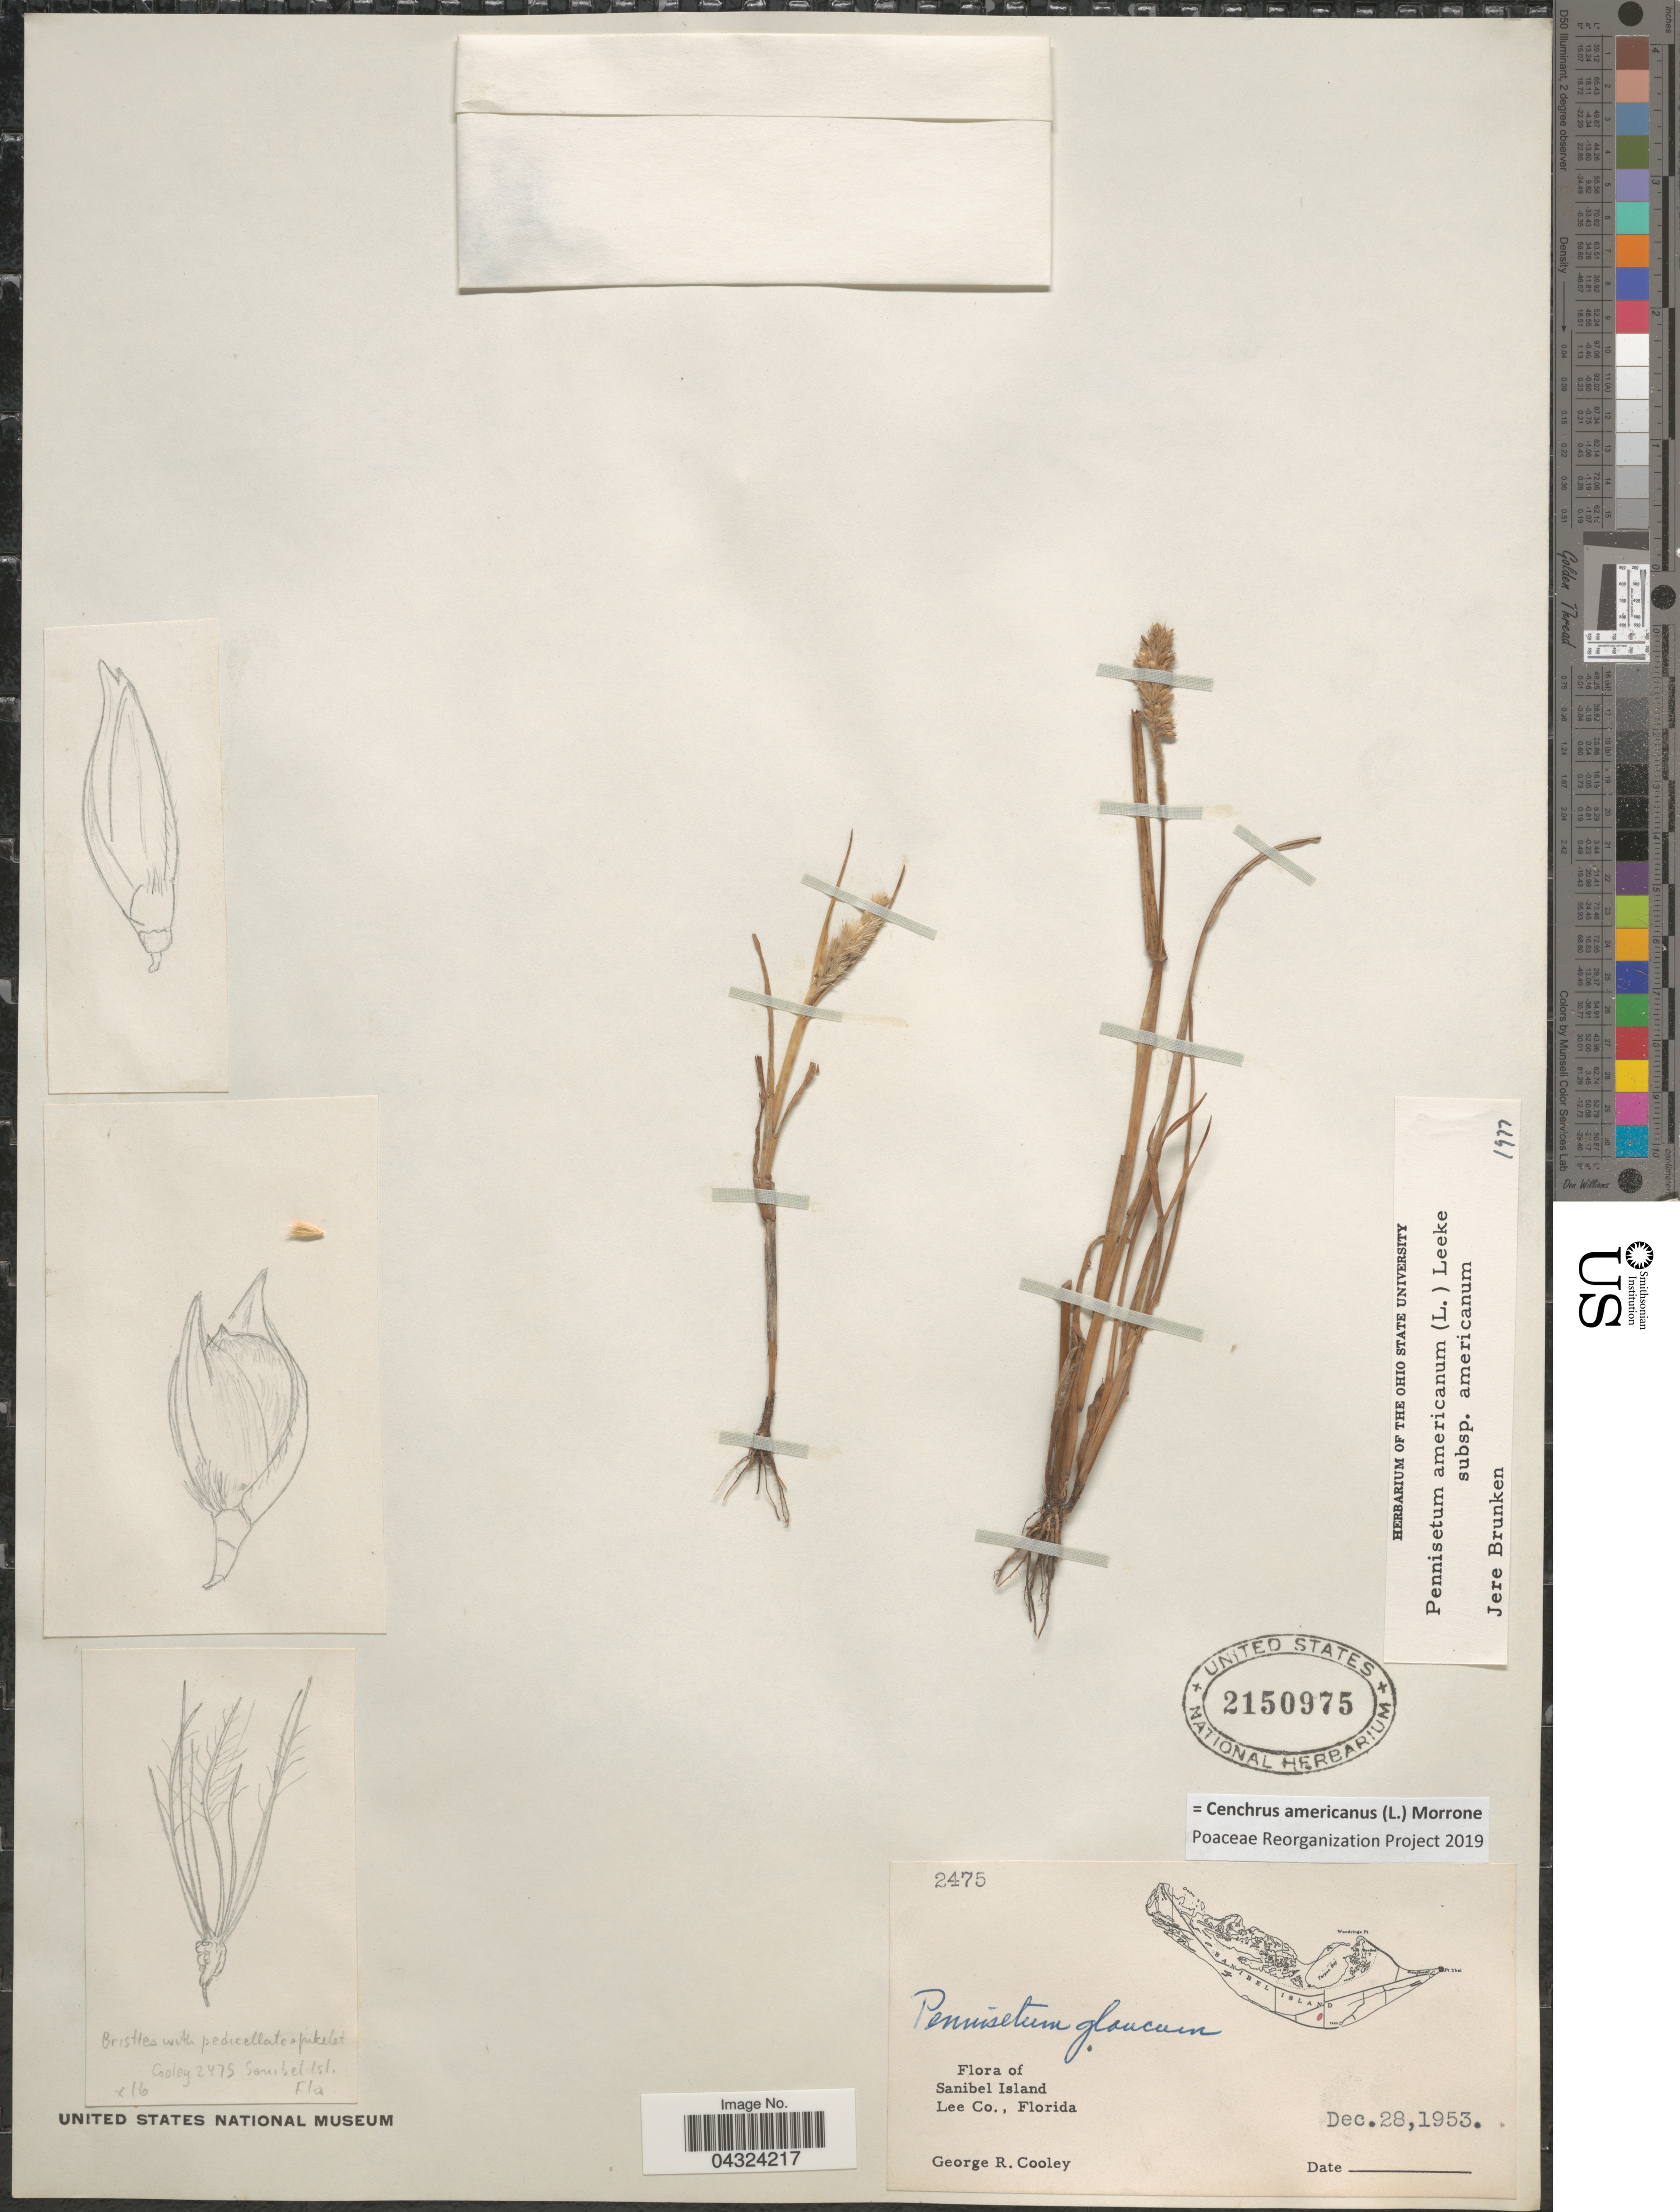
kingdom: Plantae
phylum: Tracheophyta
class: Liliopsida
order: Poales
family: Poaceae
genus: Cenchrus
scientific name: Cenchrus americanus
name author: (L.) Morrone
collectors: G. R. Cooley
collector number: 2475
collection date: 1953-12-28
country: United States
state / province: Florida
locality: Sanibel Island. Lee Co.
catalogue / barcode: US 2150975